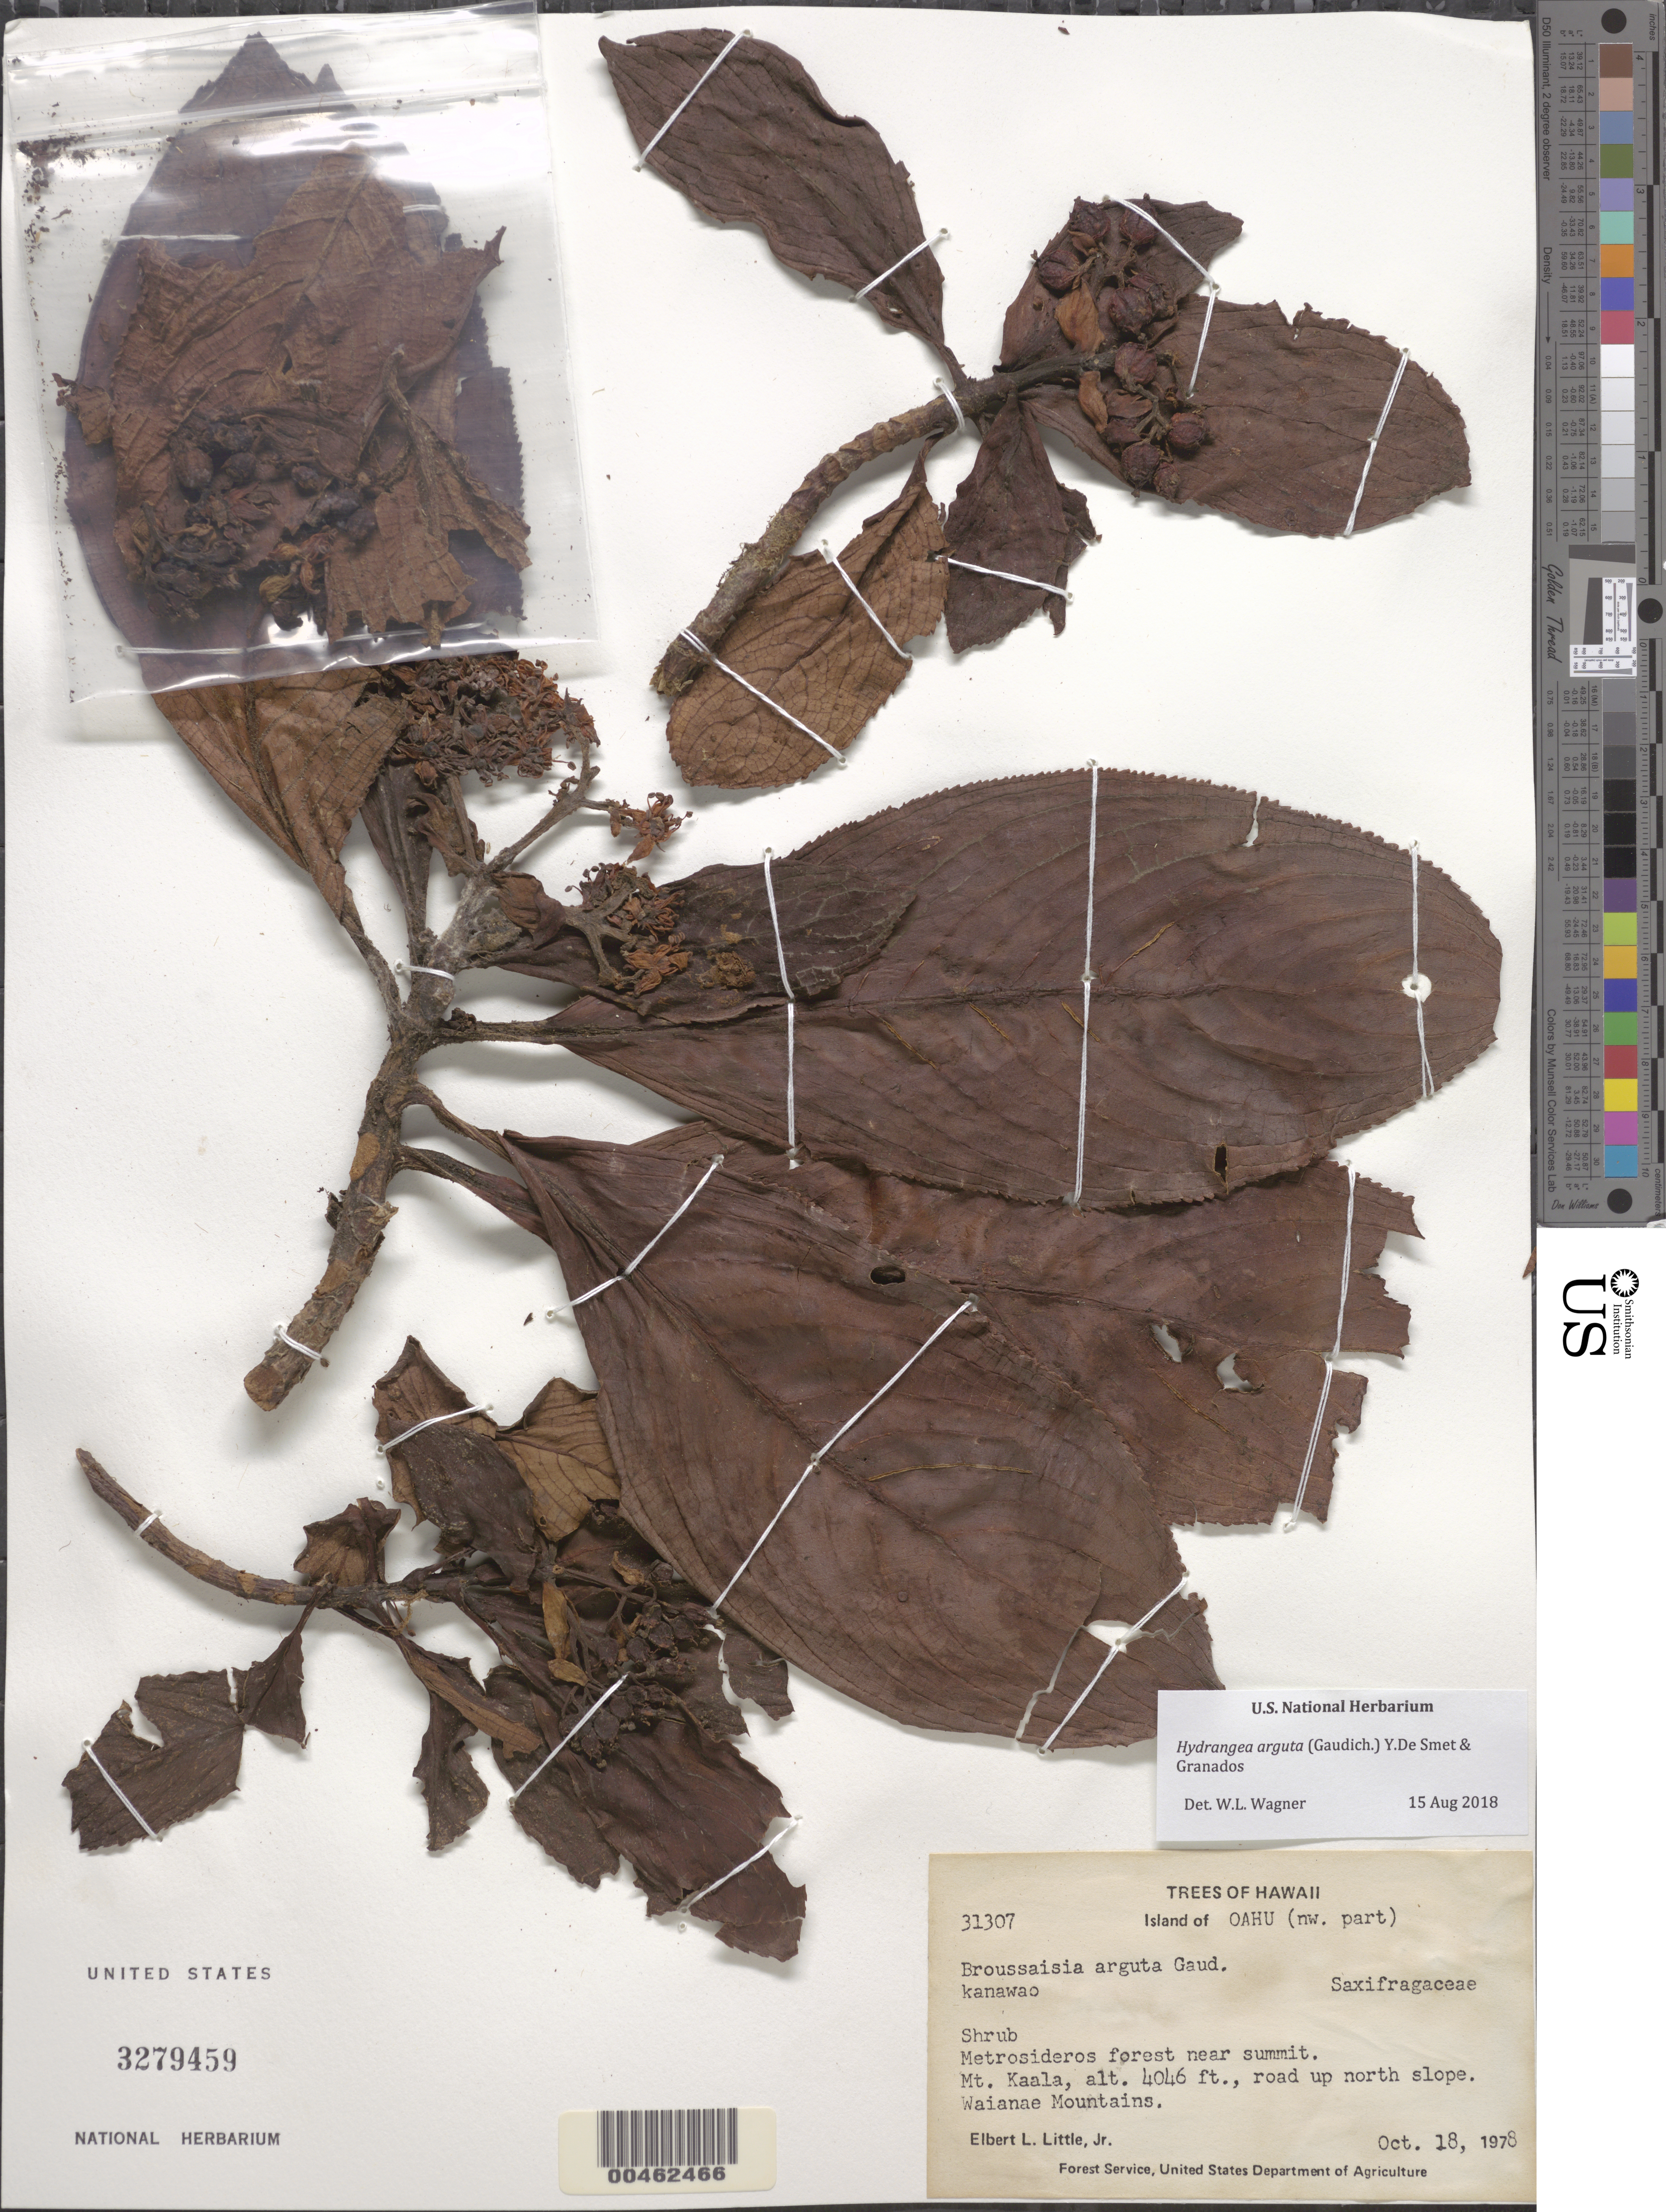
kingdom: Plantae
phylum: Tracheophyta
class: Magnoliopsida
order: Cornales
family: Hydrangeaceae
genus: Hydrangea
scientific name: Hydrangea arguta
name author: (Gaudich.) Y. De Smet & C. Granados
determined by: Wagner, W. L., (BOT), Smithsonian Institution - National Museum of Natural History (UNITED STATES)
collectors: E. L. Little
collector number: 31307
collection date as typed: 18 Oct 1978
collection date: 1978-10-18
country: United States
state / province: Hawaii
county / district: Honolulu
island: Oahu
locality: NW part of Oahu, Mt. Kaala, road up N slope, Waianae Mountains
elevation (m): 1233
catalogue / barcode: US 3279459